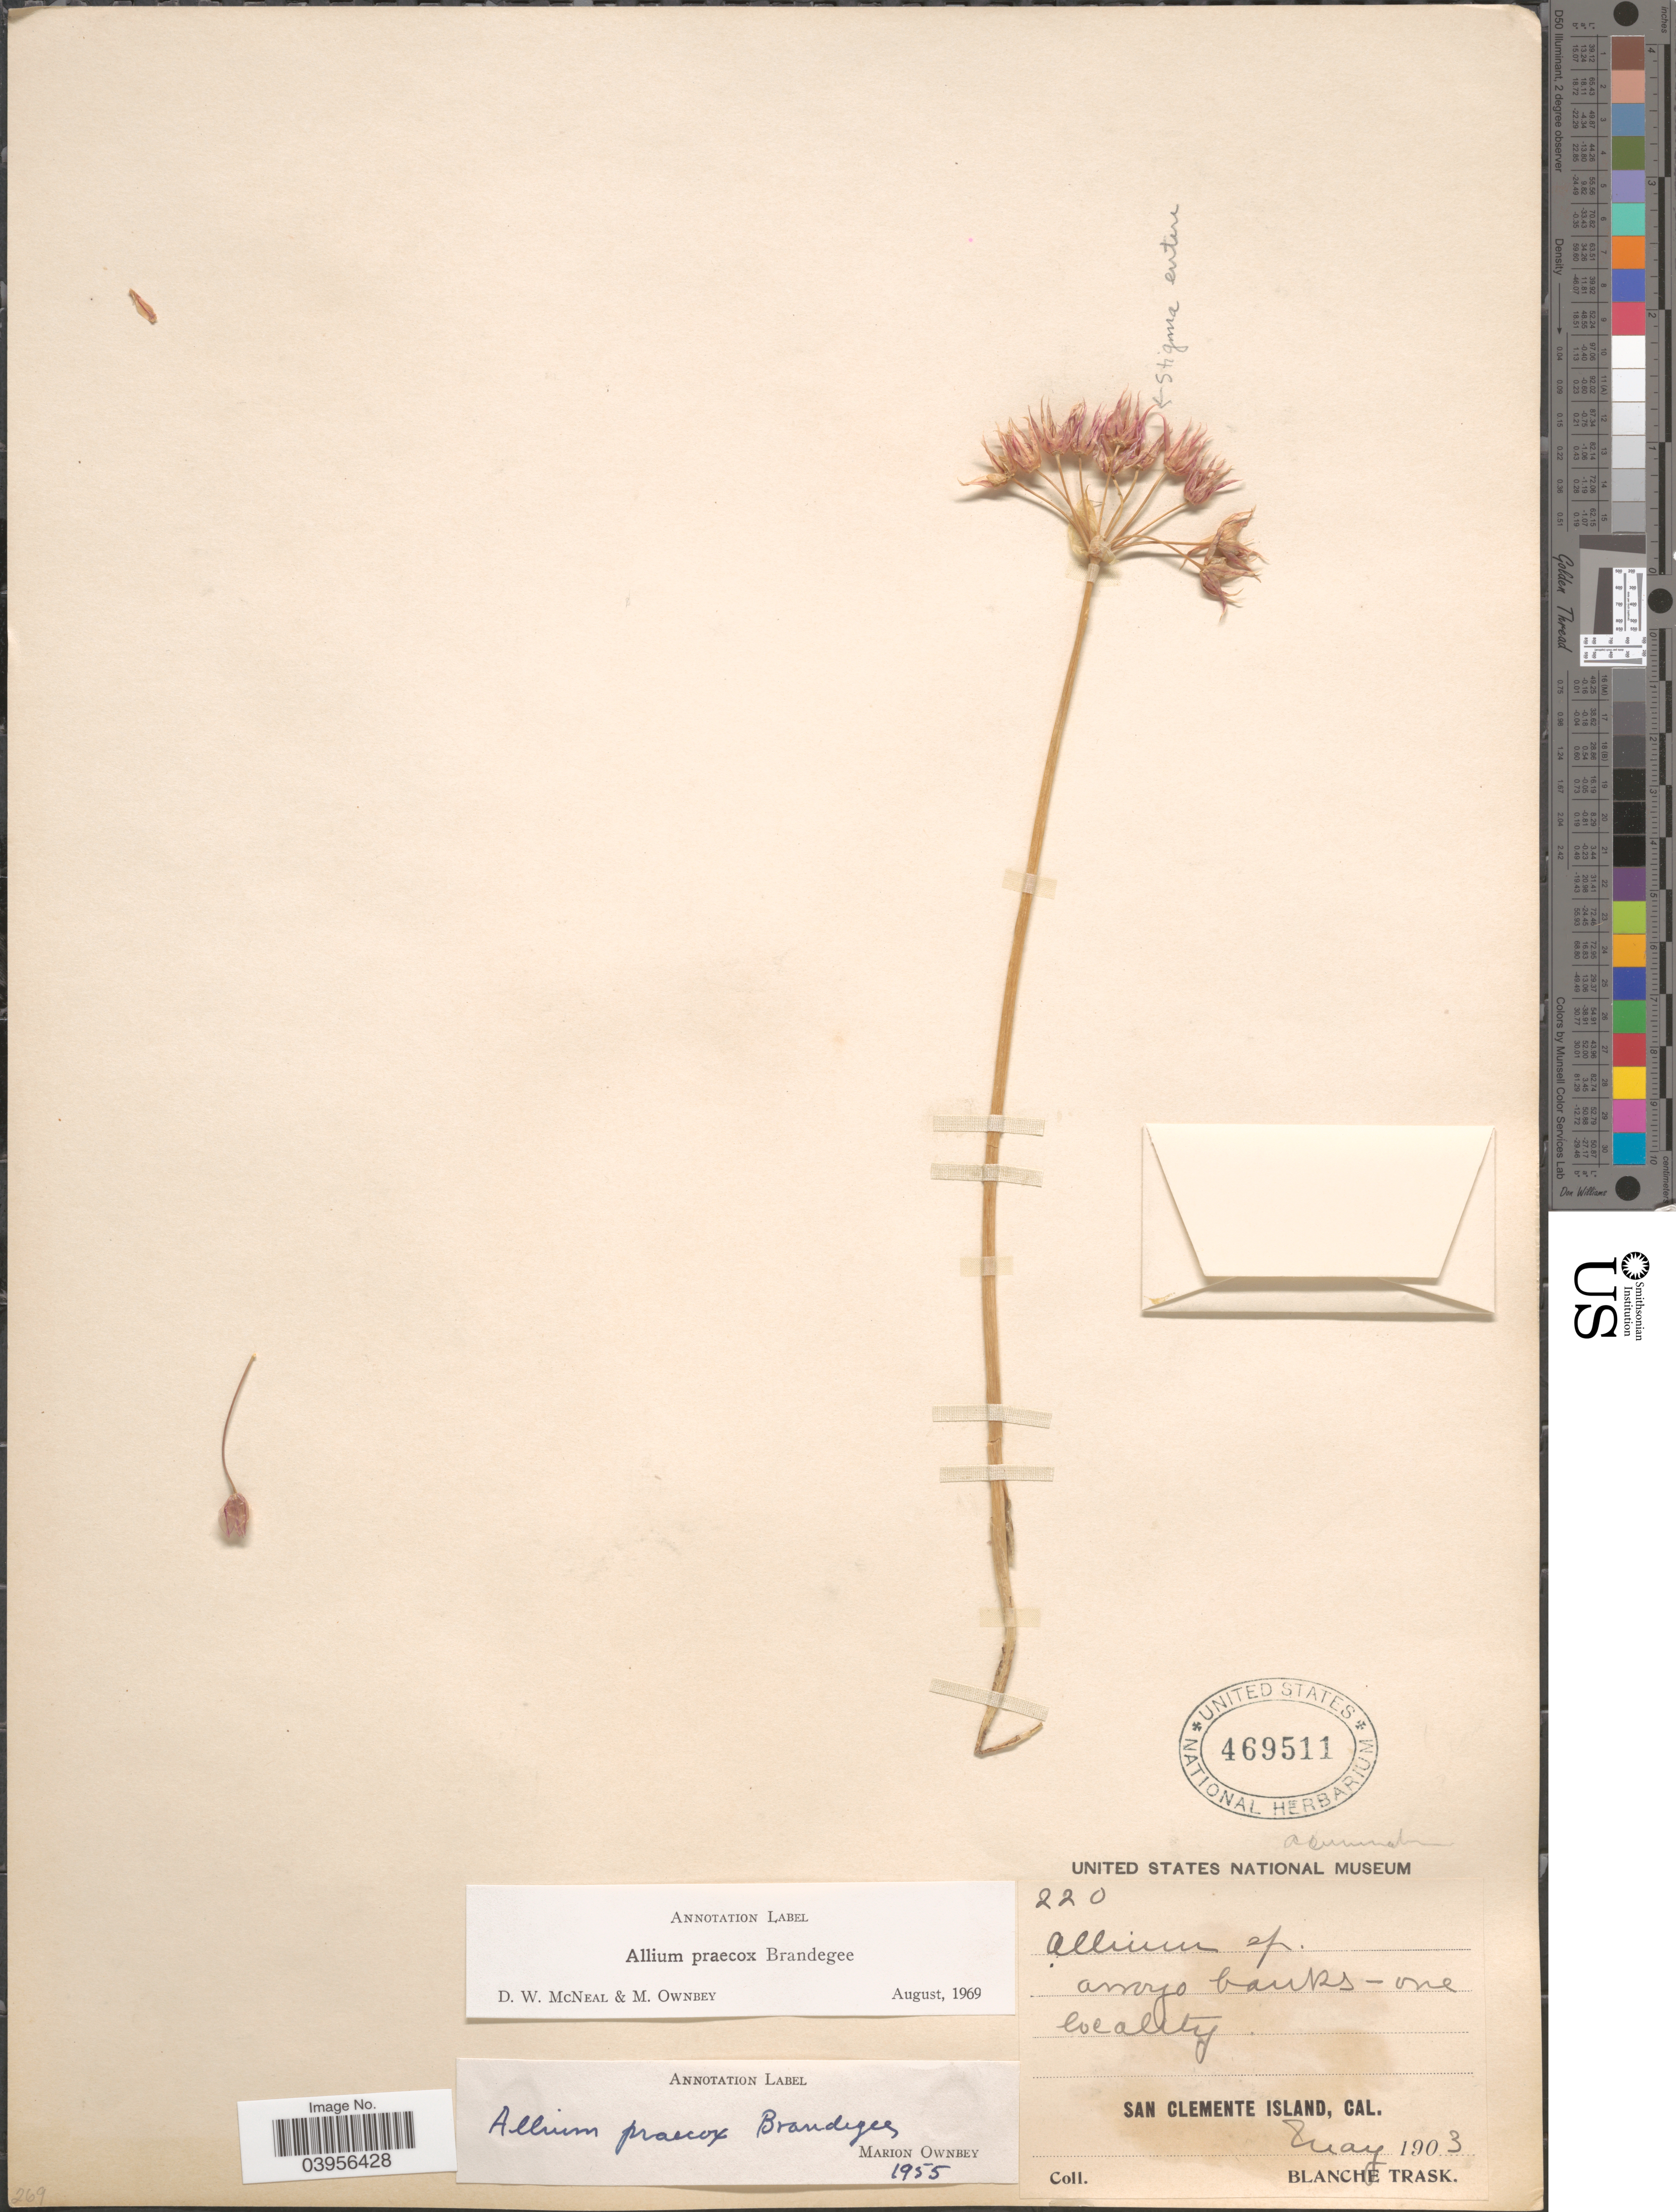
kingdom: Plantae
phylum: Tracheophyta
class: Liliopsida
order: Asparagales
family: Amaryllidaceae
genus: Allium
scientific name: Allium praecox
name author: Brandegee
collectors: B. Trask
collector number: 220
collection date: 1903-05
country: United States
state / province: California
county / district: Los Angeles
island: San Clemente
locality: San Clemente Island.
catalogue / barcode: US 469511